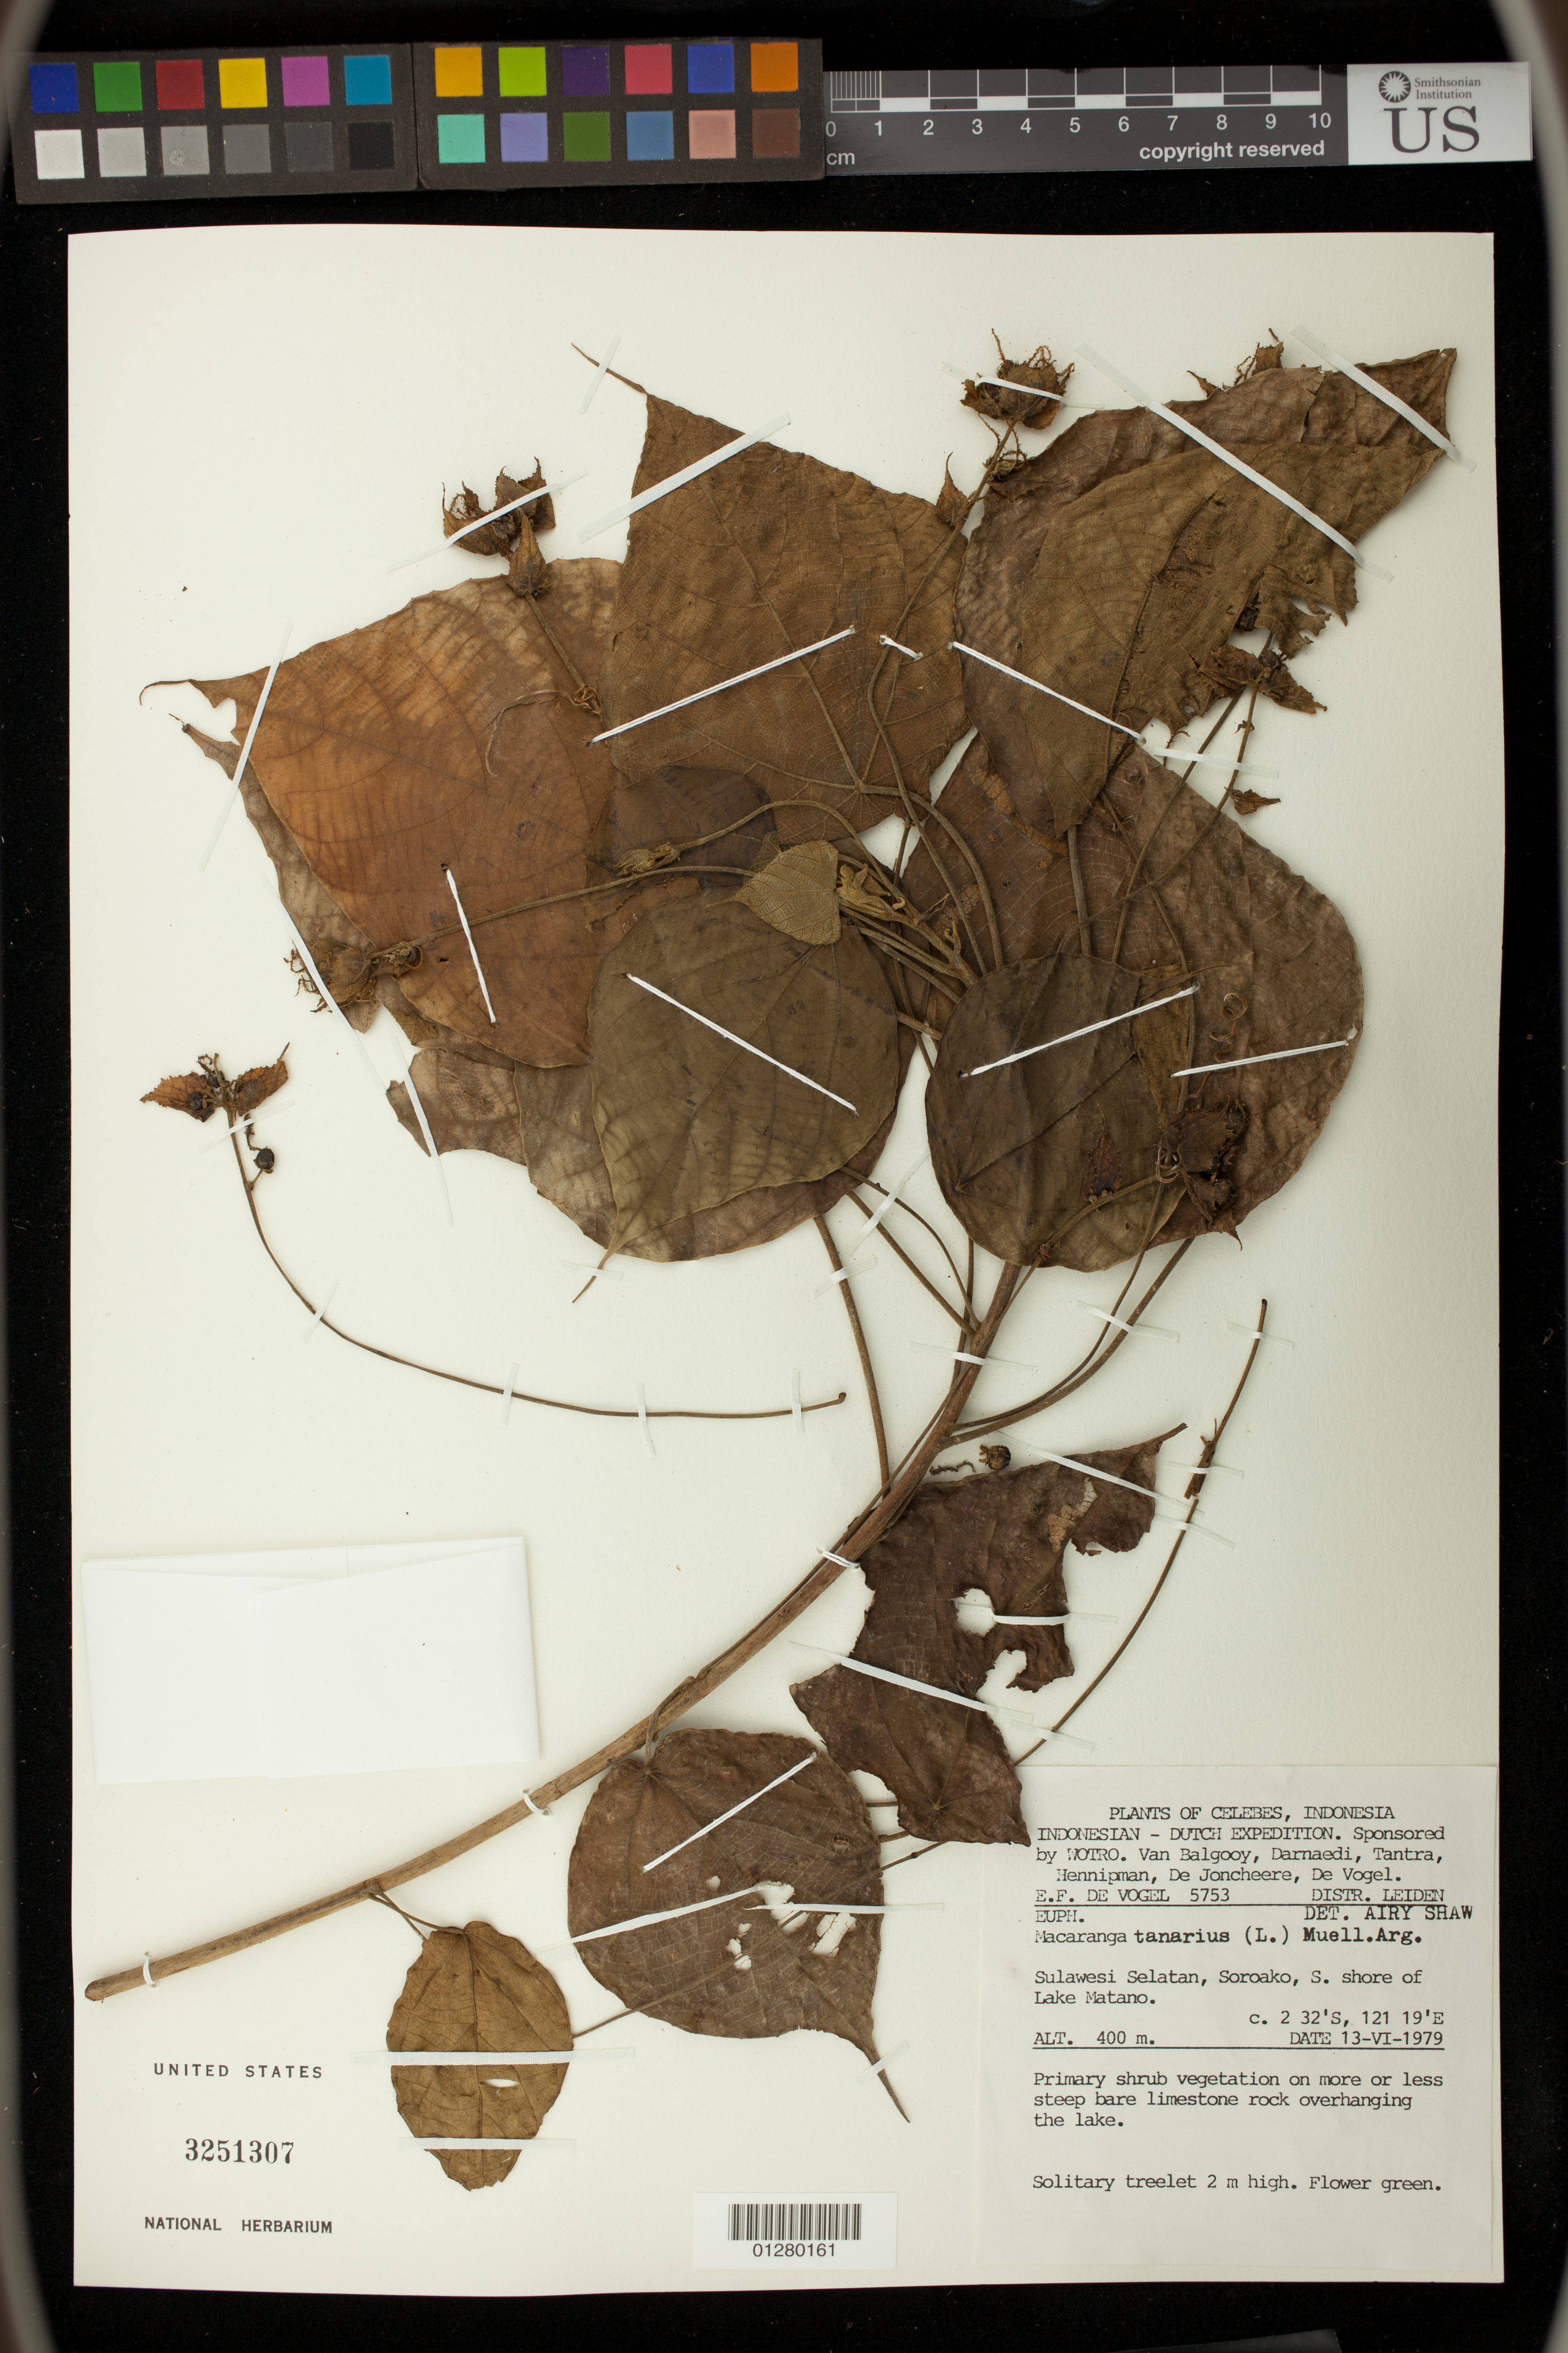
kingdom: Plantae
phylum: Tracheophyta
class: Magnoliopsida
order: Malpighiales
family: Euphorbiaceae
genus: Macaranga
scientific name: Macaranga tanarius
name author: (L.) Müll. Arg.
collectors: E. F. de Vogel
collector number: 5753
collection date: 1979-06-13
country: Indonesia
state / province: Sulawesi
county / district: Sulawesi Selatan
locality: Sulawesi Selatan, Soroako, S. shore of Lake Matano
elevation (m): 400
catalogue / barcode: US 3251307